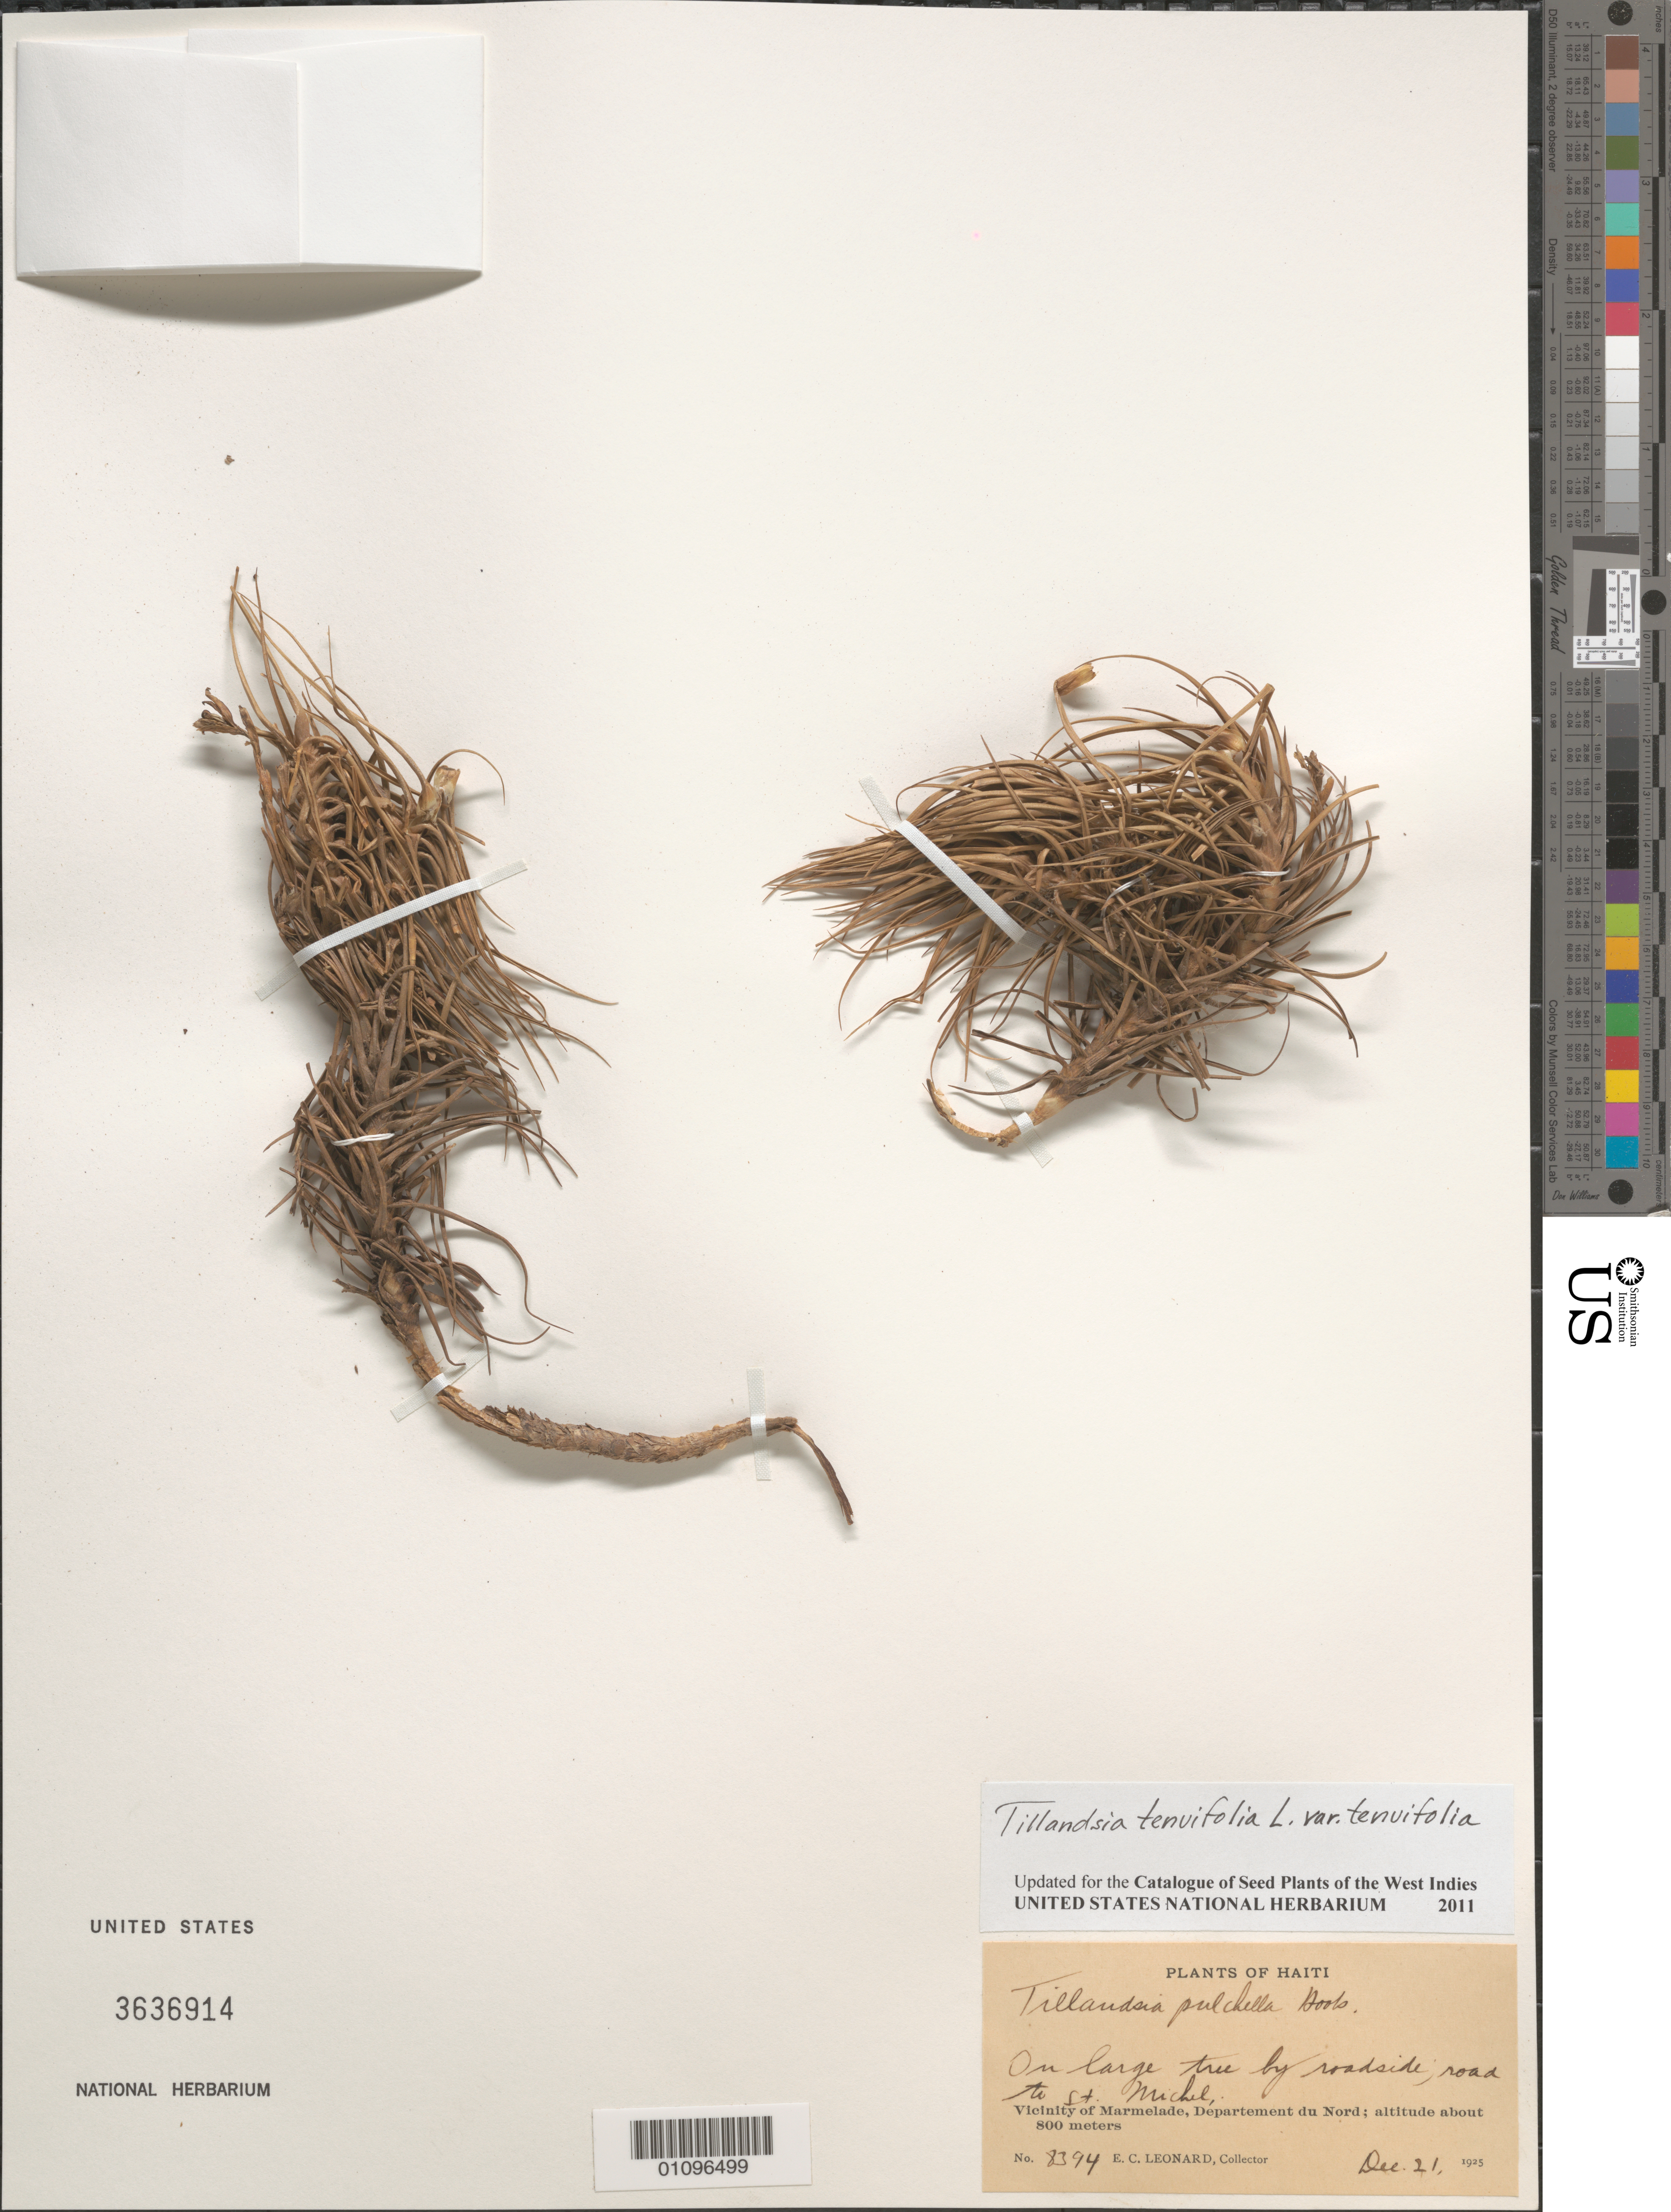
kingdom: Plantae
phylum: Tracheophyta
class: Liliopsida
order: Poales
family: Bromeliaceae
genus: Tillandsia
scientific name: Tillandsia tenuifolia var. tenuifolia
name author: L.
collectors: E. C. Leonard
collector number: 8394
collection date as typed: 21 Dec 1925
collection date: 1925-12-21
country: Haiti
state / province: Nord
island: Hispaniola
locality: Marmelade, vicinity; road to St. Michel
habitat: On large tree by roadside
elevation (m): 800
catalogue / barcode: US 3636914